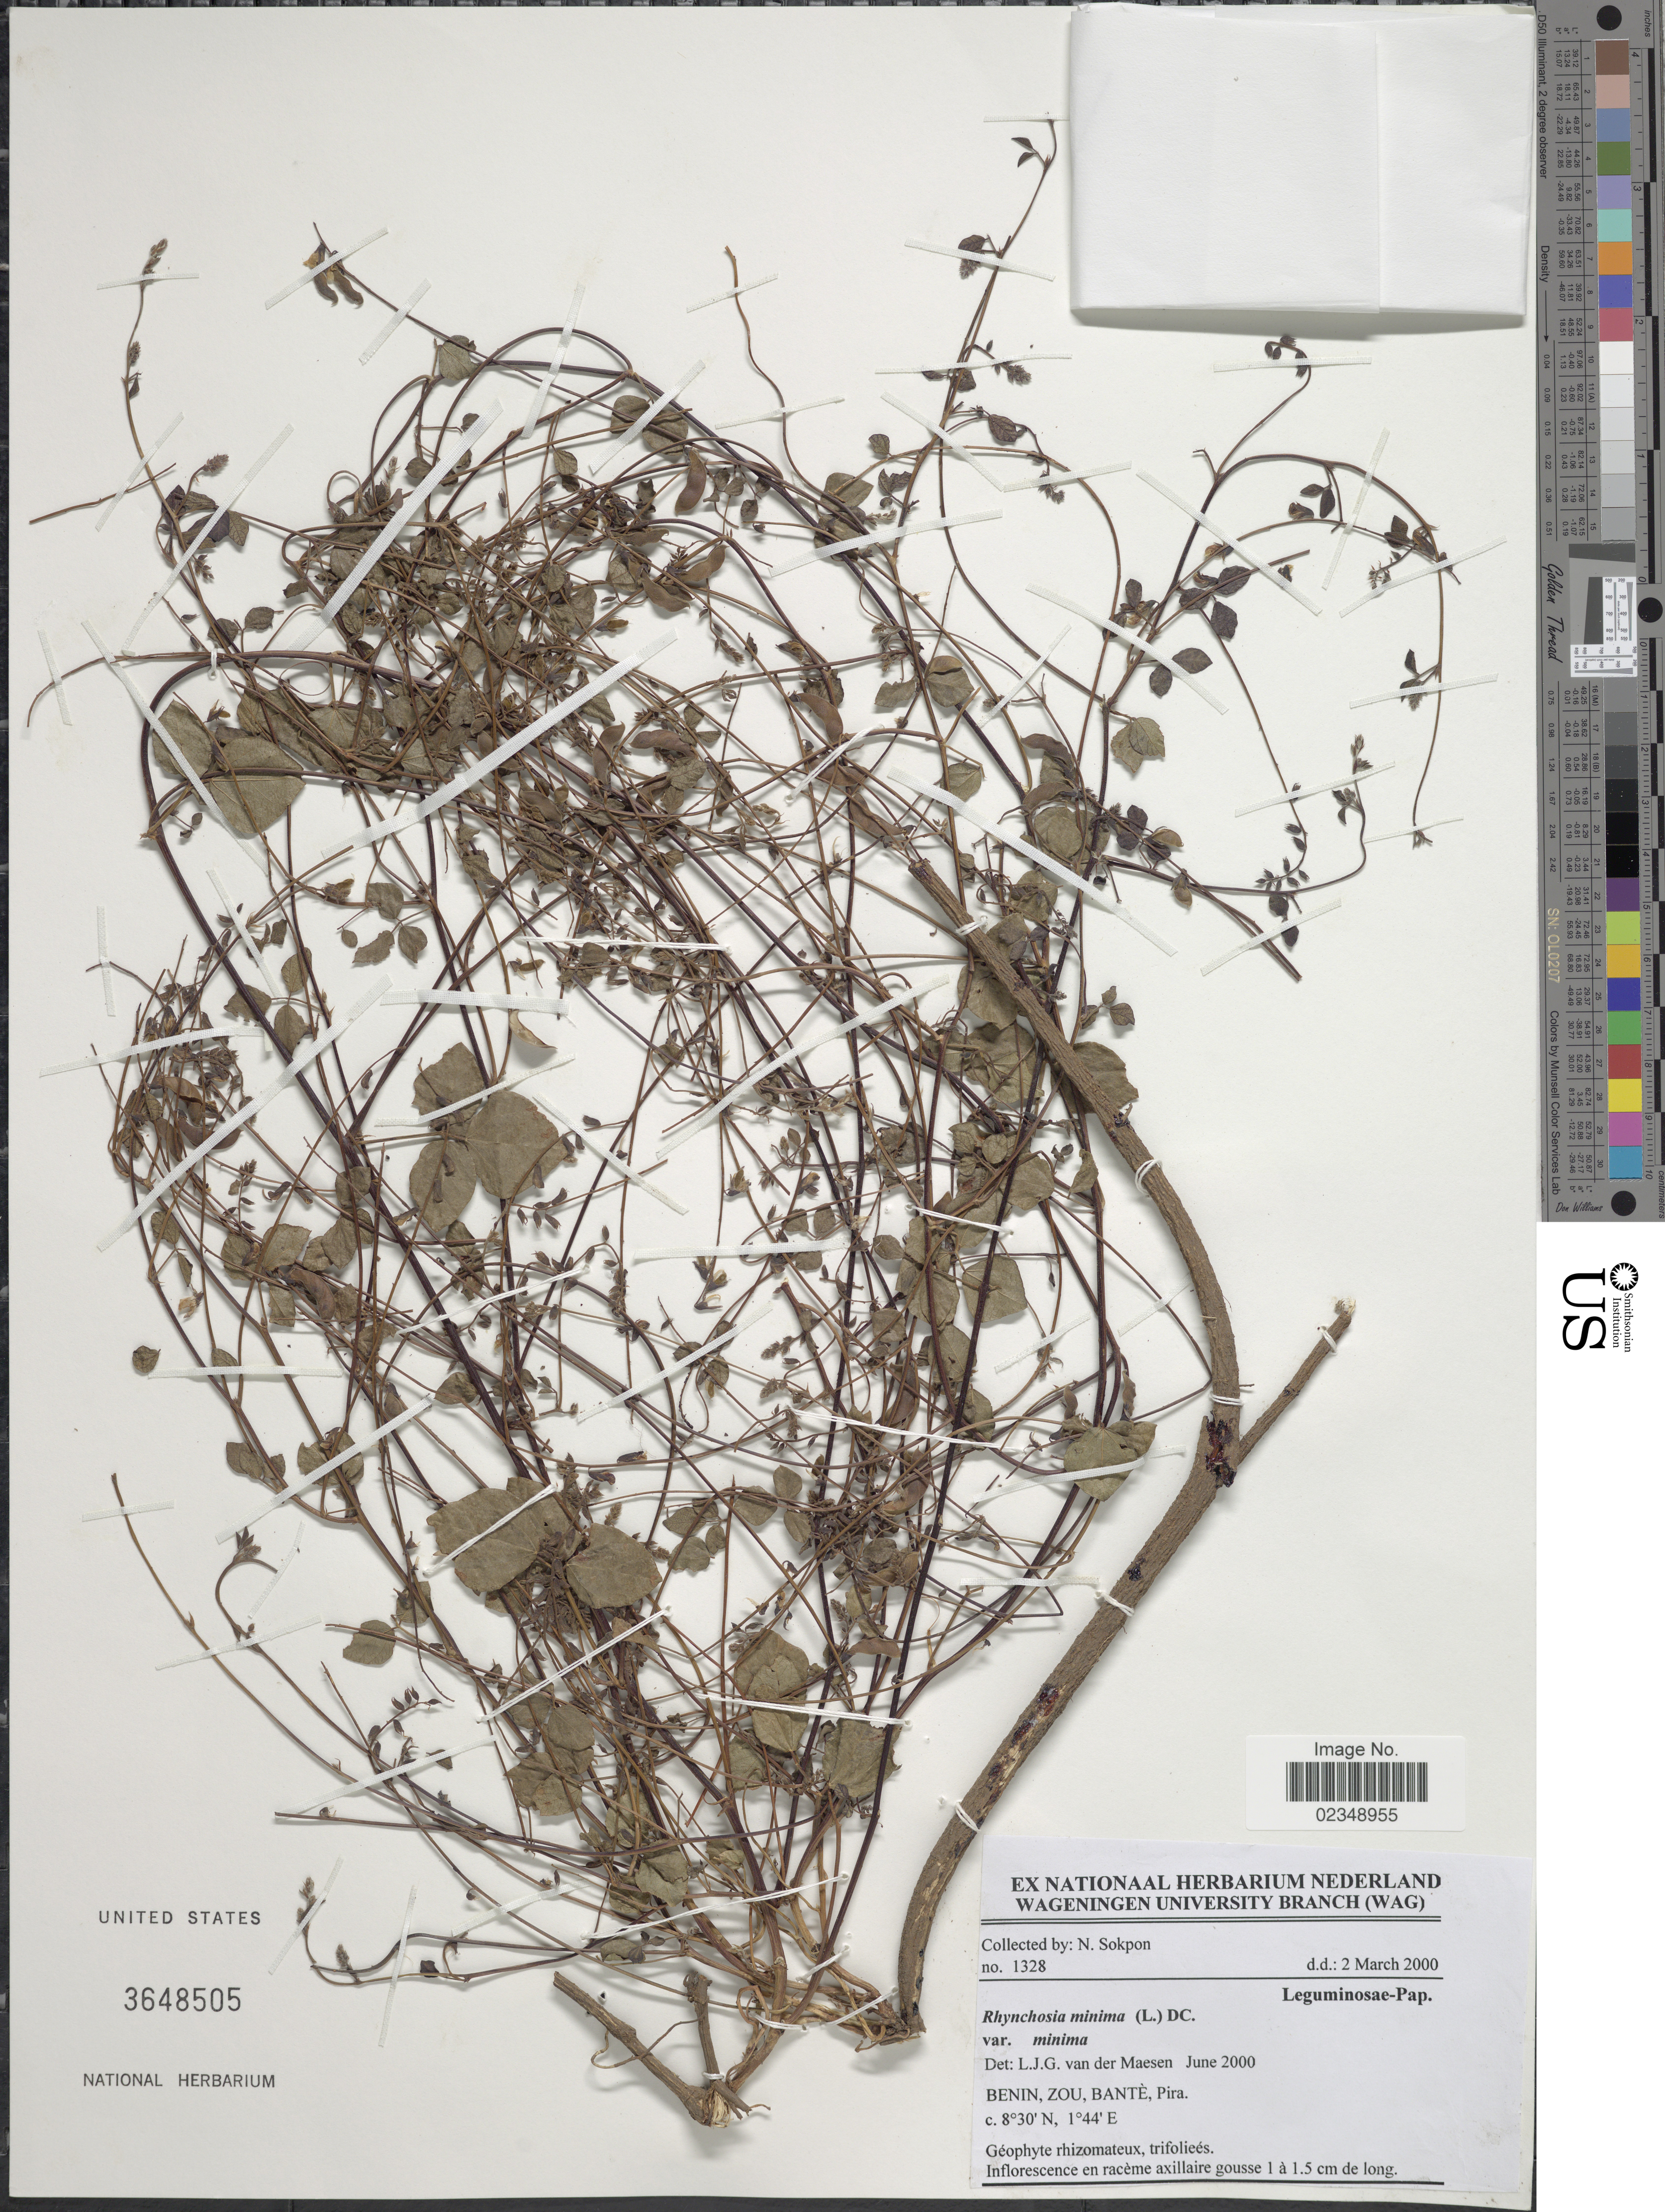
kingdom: Plantae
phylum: Tracheophyta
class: Magnoliopsida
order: Fabales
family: Fabaceae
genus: Rhynchosia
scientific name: Rhynchosia minima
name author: (L.) DC.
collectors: N. Sokpon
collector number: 1328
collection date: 2000-03-02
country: Benin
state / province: Zou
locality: Bante, Pira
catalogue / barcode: US 3648505